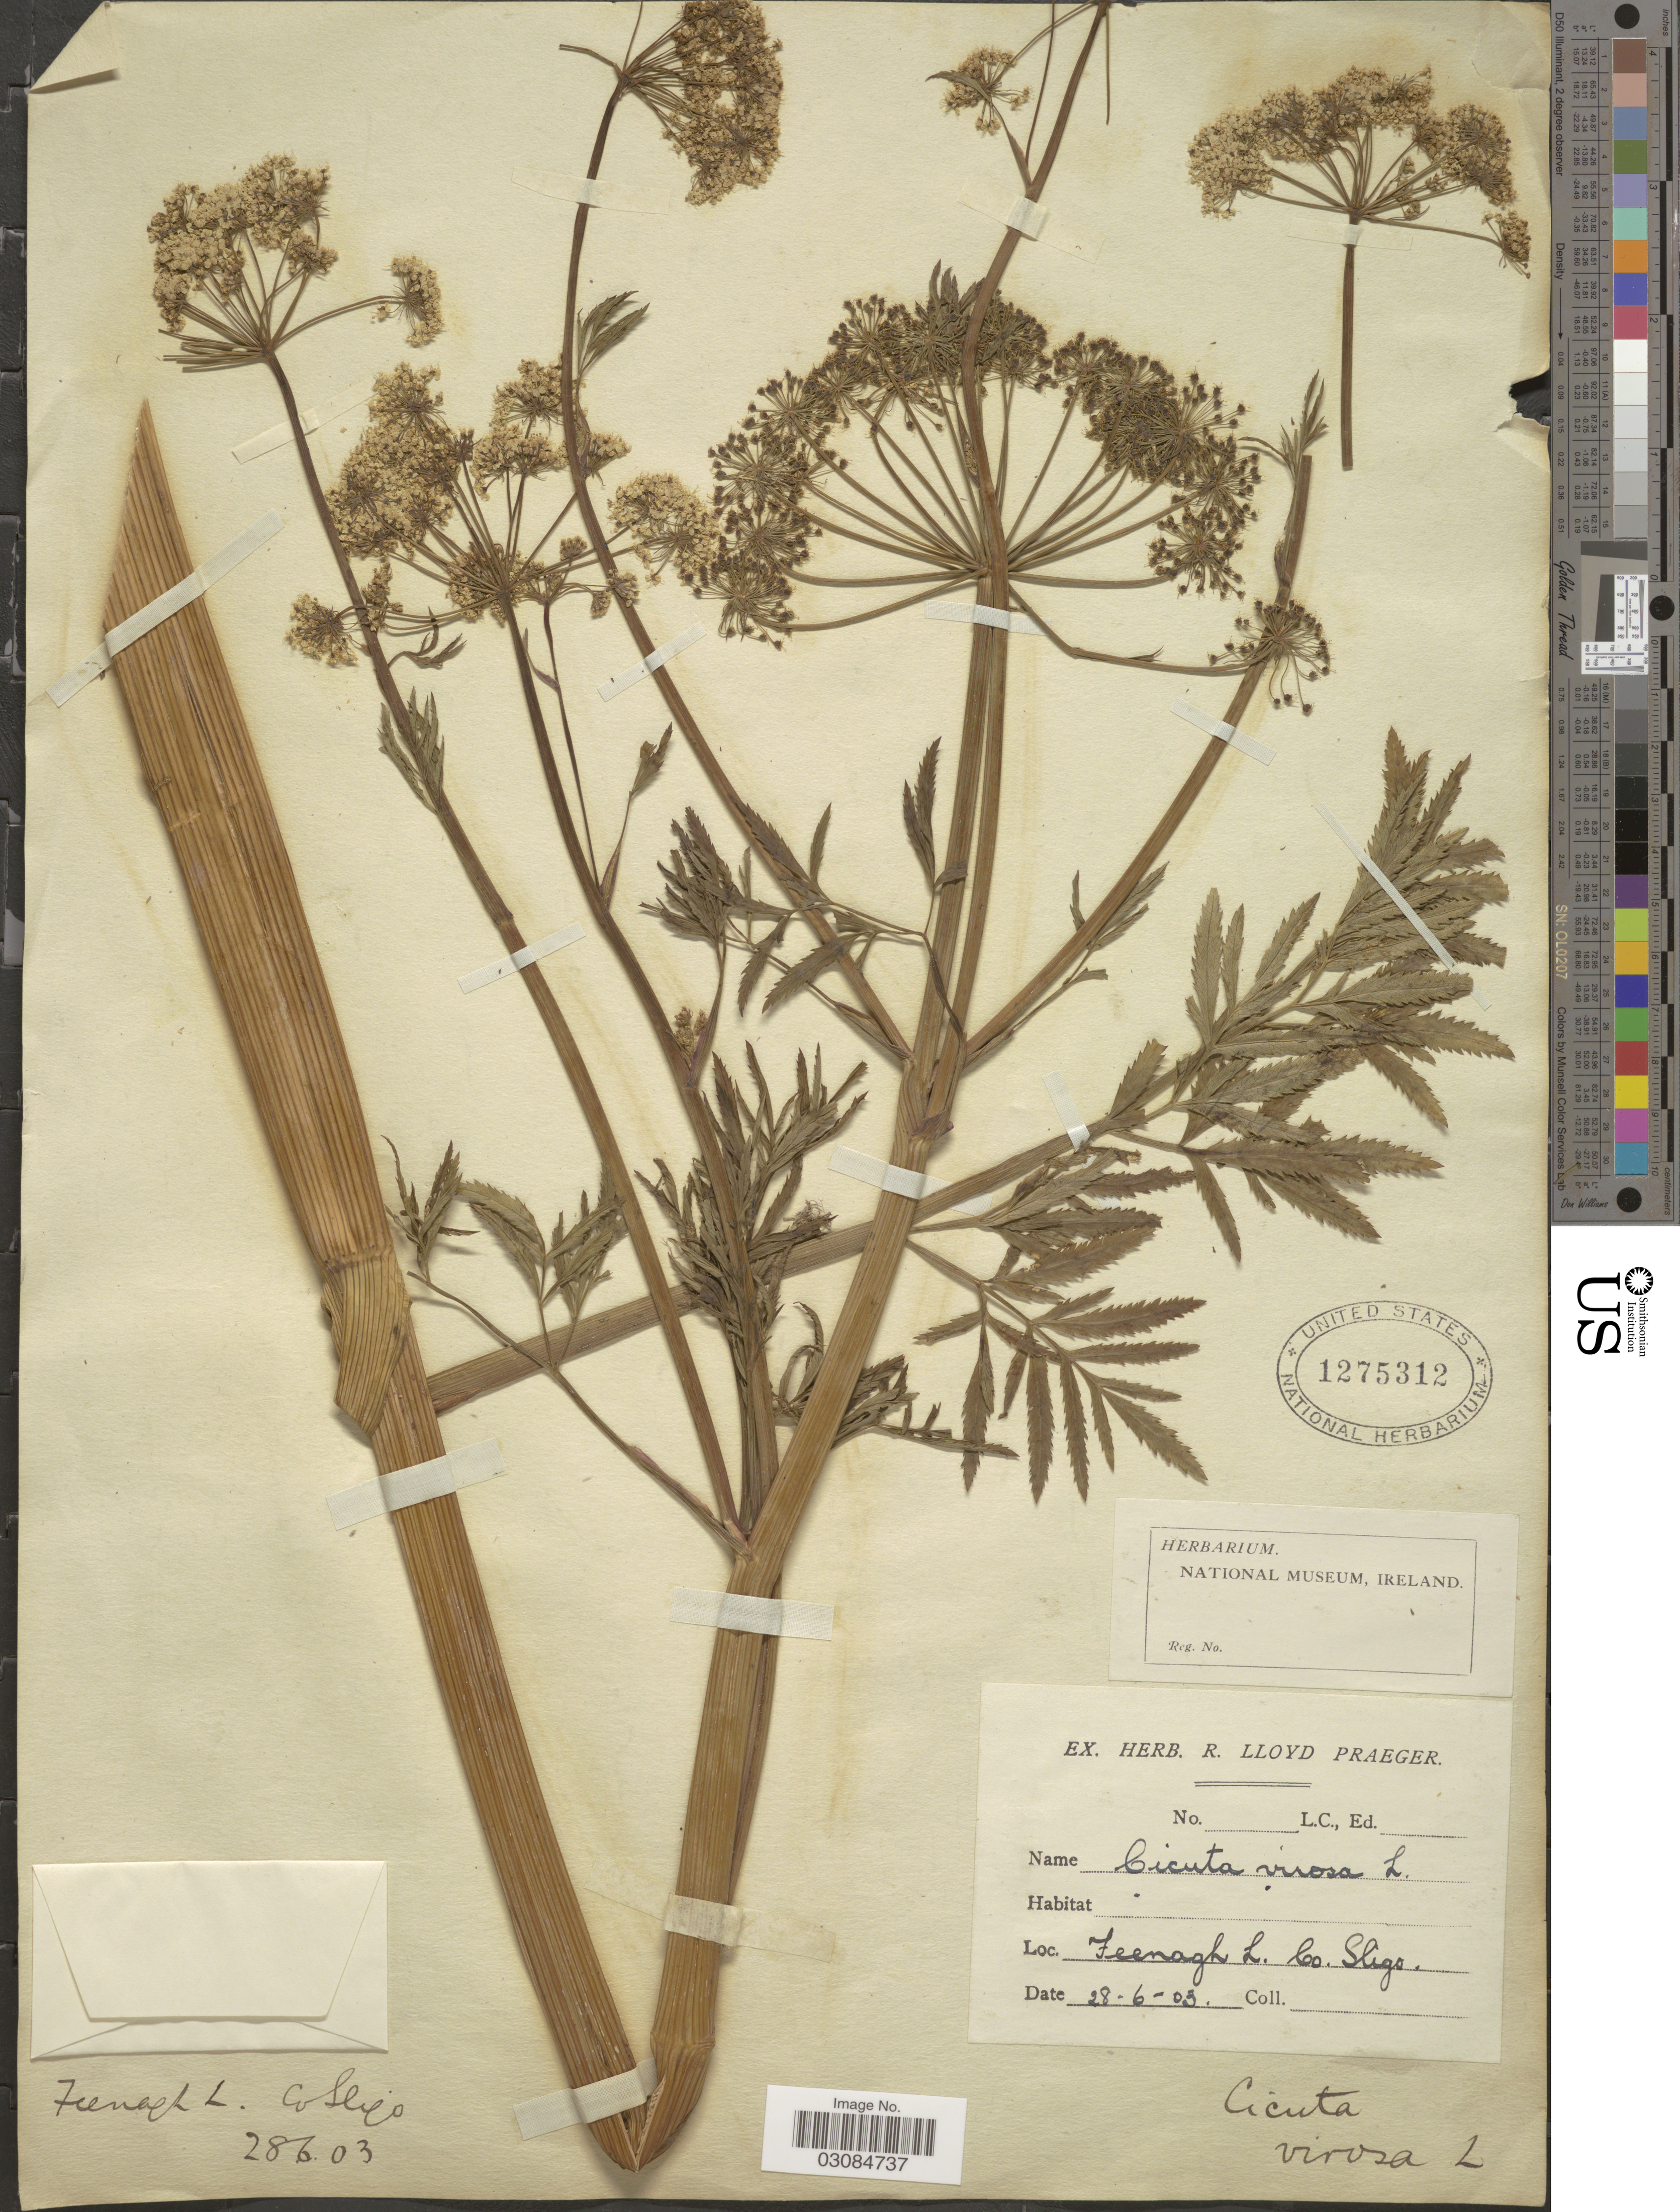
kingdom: Plantae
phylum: Tracheophyta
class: Magnoliopsida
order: Apiales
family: Apiaceae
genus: Cicuta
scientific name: Cicuta virosa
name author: L.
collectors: Ex herb. R. Lloyd Praeger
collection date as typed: Transcribed d/m/y: 28/6/3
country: Ireland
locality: Feenagh L. Co. Sligo.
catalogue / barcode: US 1275312